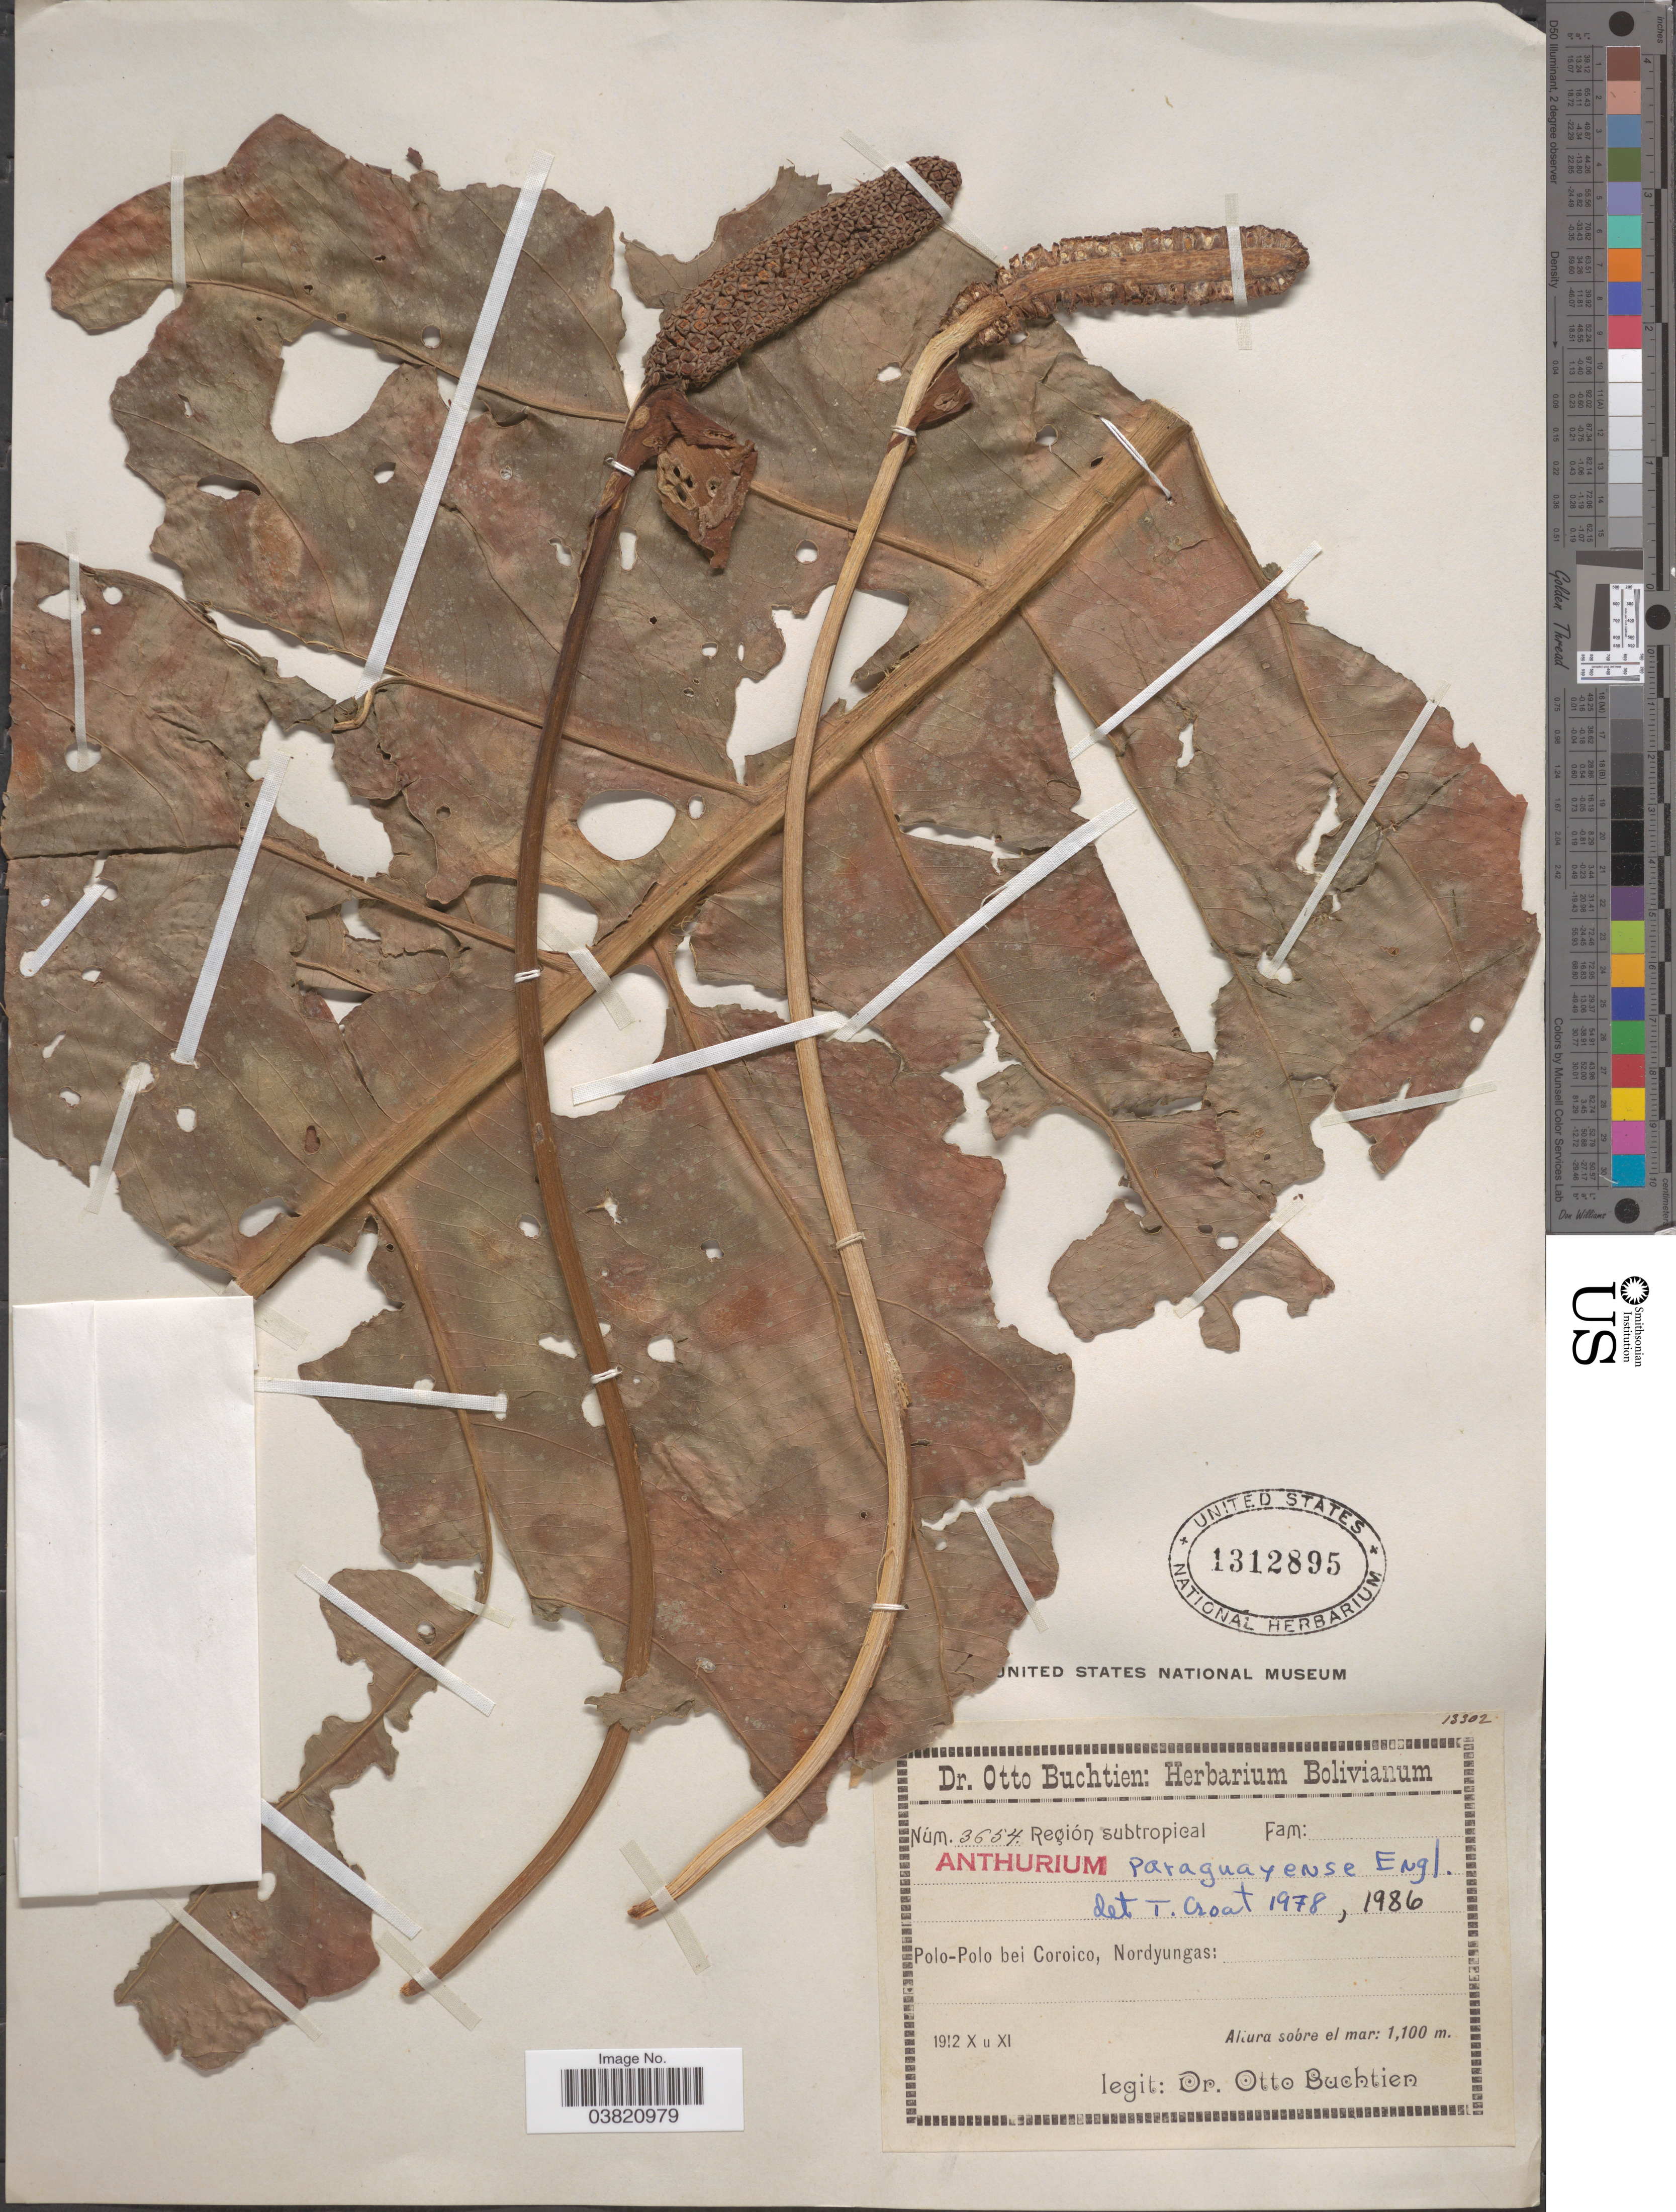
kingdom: Plantae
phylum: Tracheophyta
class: Liliopsida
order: Alismatales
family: Araceae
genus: Anthurium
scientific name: Anthurium paraguayense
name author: Engl.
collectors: O. Buchtien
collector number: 3654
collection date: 1912-10/1912-11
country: Bolivia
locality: Región subtropical. Polo-Polo bei Coroico, Nordyungas.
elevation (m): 1100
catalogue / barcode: US 1312895